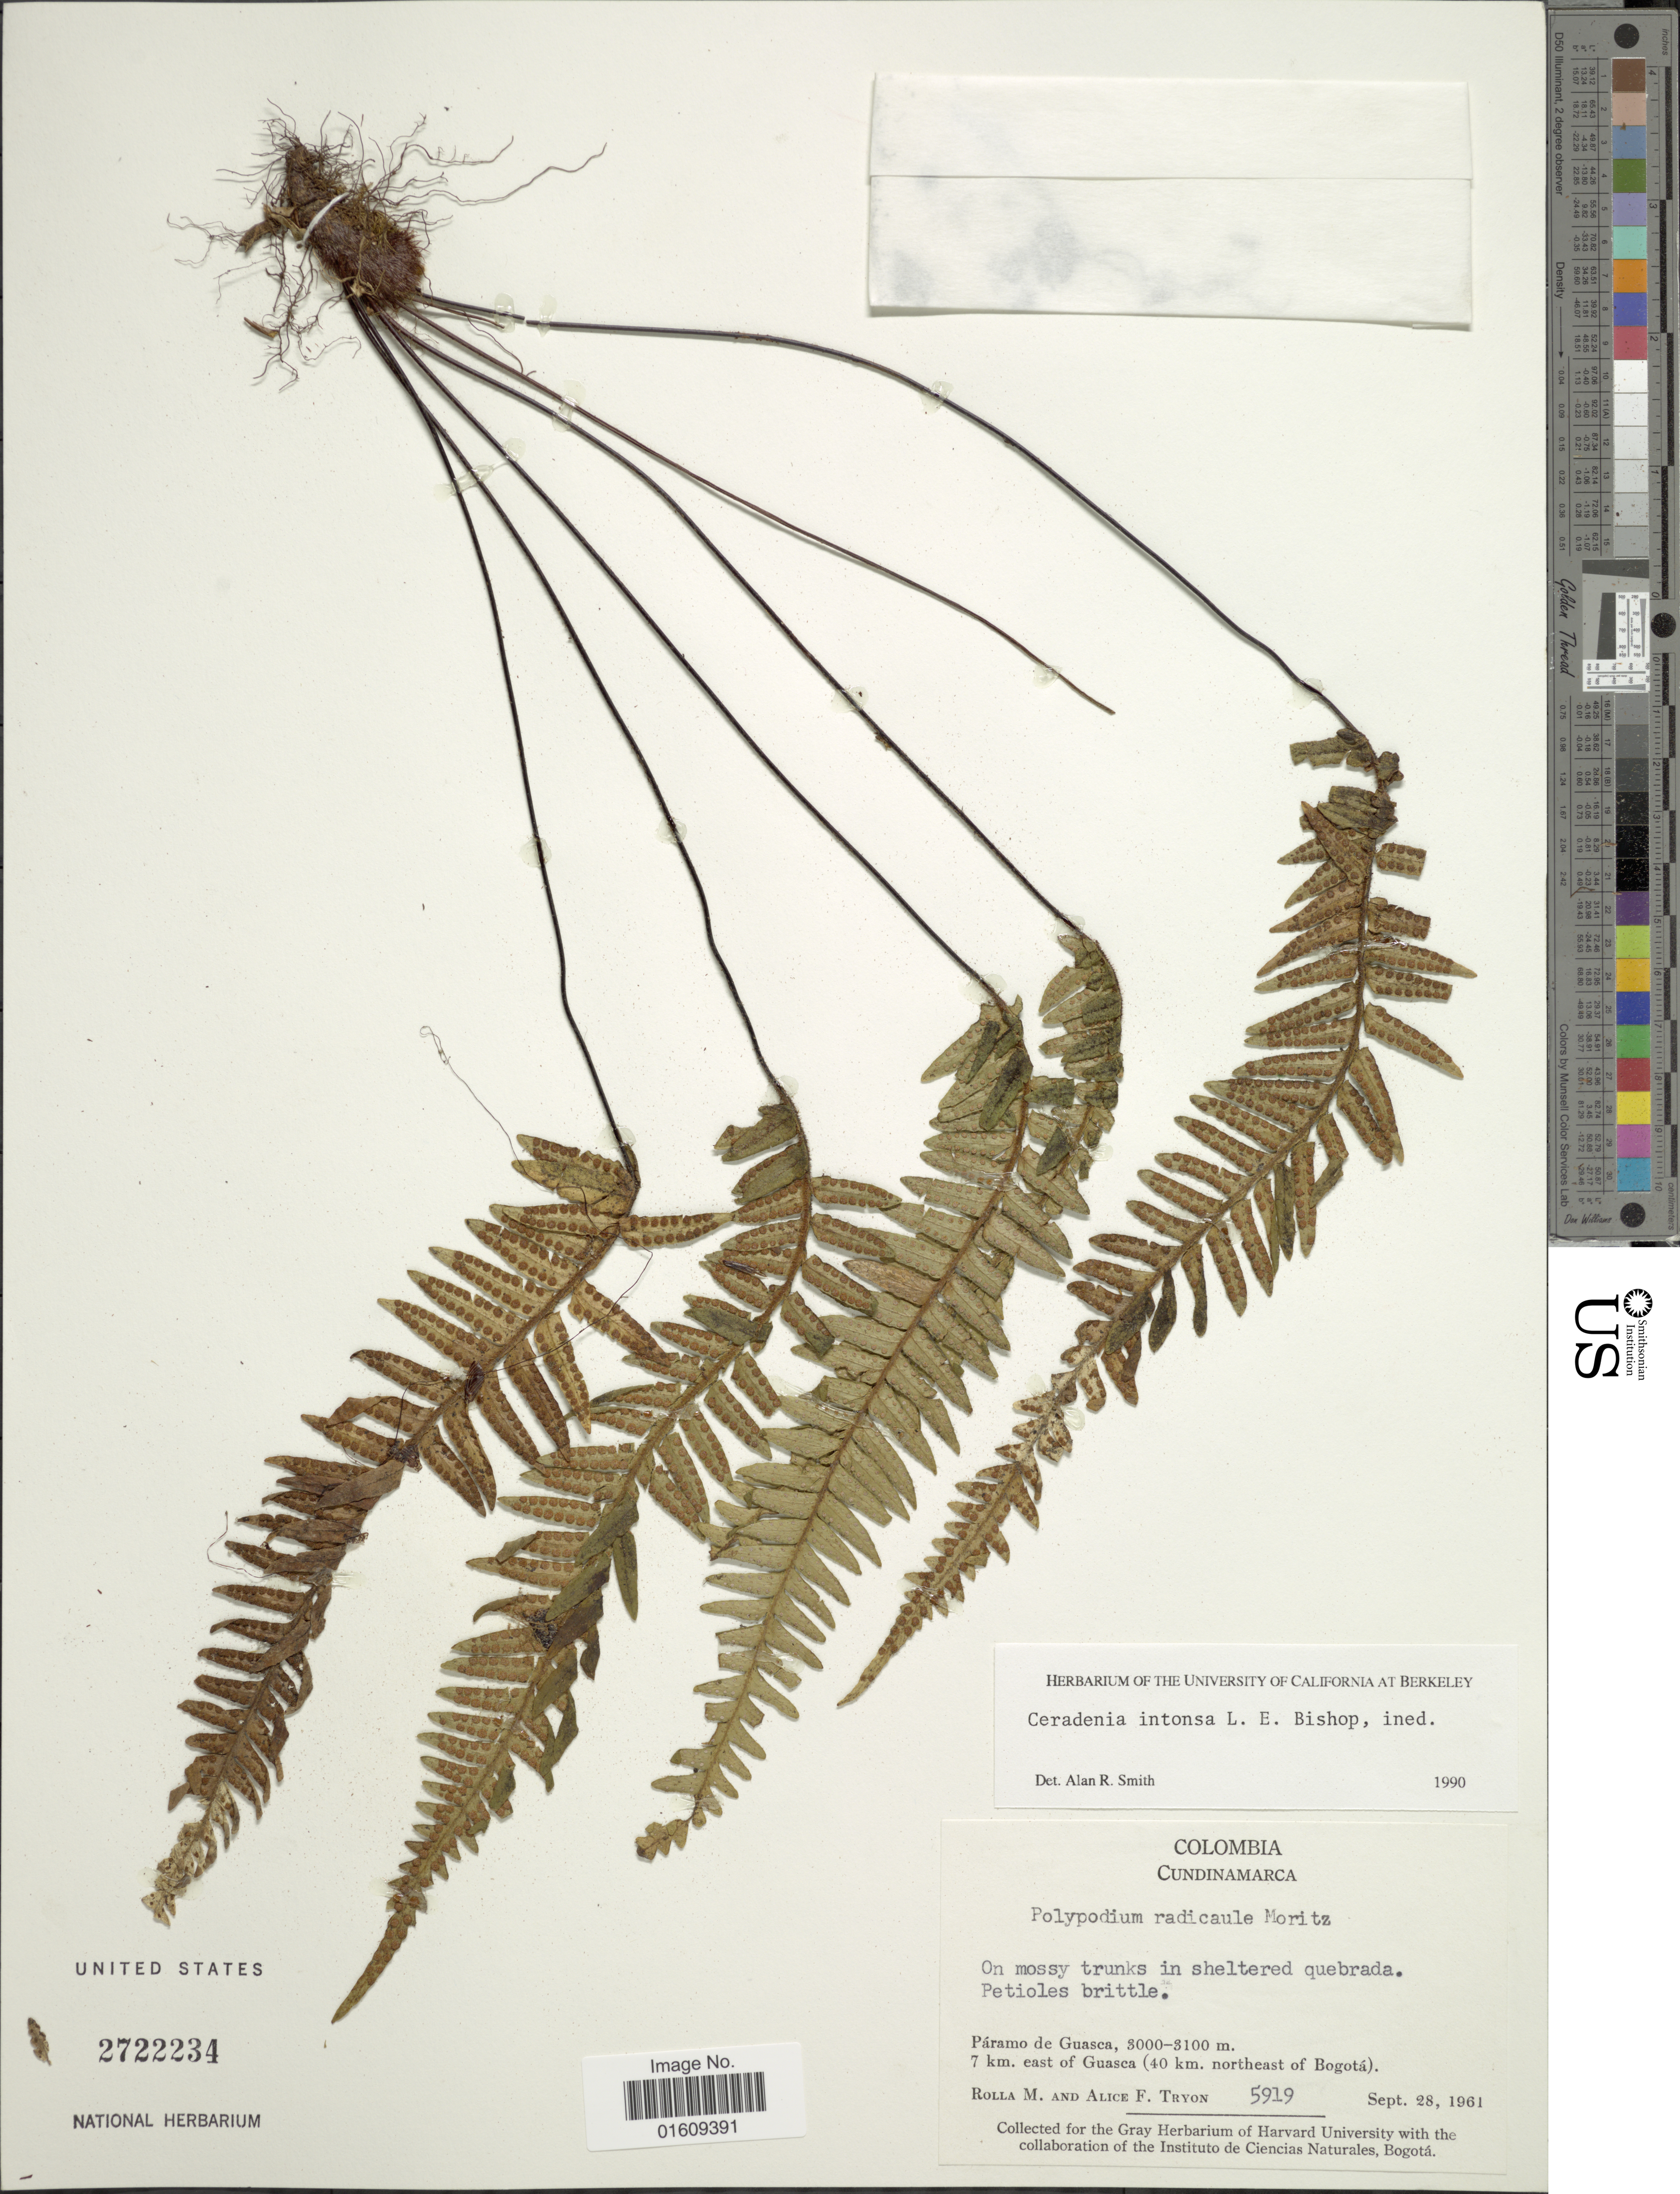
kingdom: Plantae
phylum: Tracheophyta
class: Polypodiopsida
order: Polypodiales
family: Polypodiaceae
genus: Ceradenia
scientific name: Ceradenia intonsa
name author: L.E. Bishop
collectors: R. M. Tryon & A. F. Tryon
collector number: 5919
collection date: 1961-09-28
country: Colombia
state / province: Cundinamarca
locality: Colombia, Cundinamarca, Páramo de Guasca, 7 km. east of Guasca (40 km. northeast of Bogotá).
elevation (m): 3000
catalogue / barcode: US 2722234